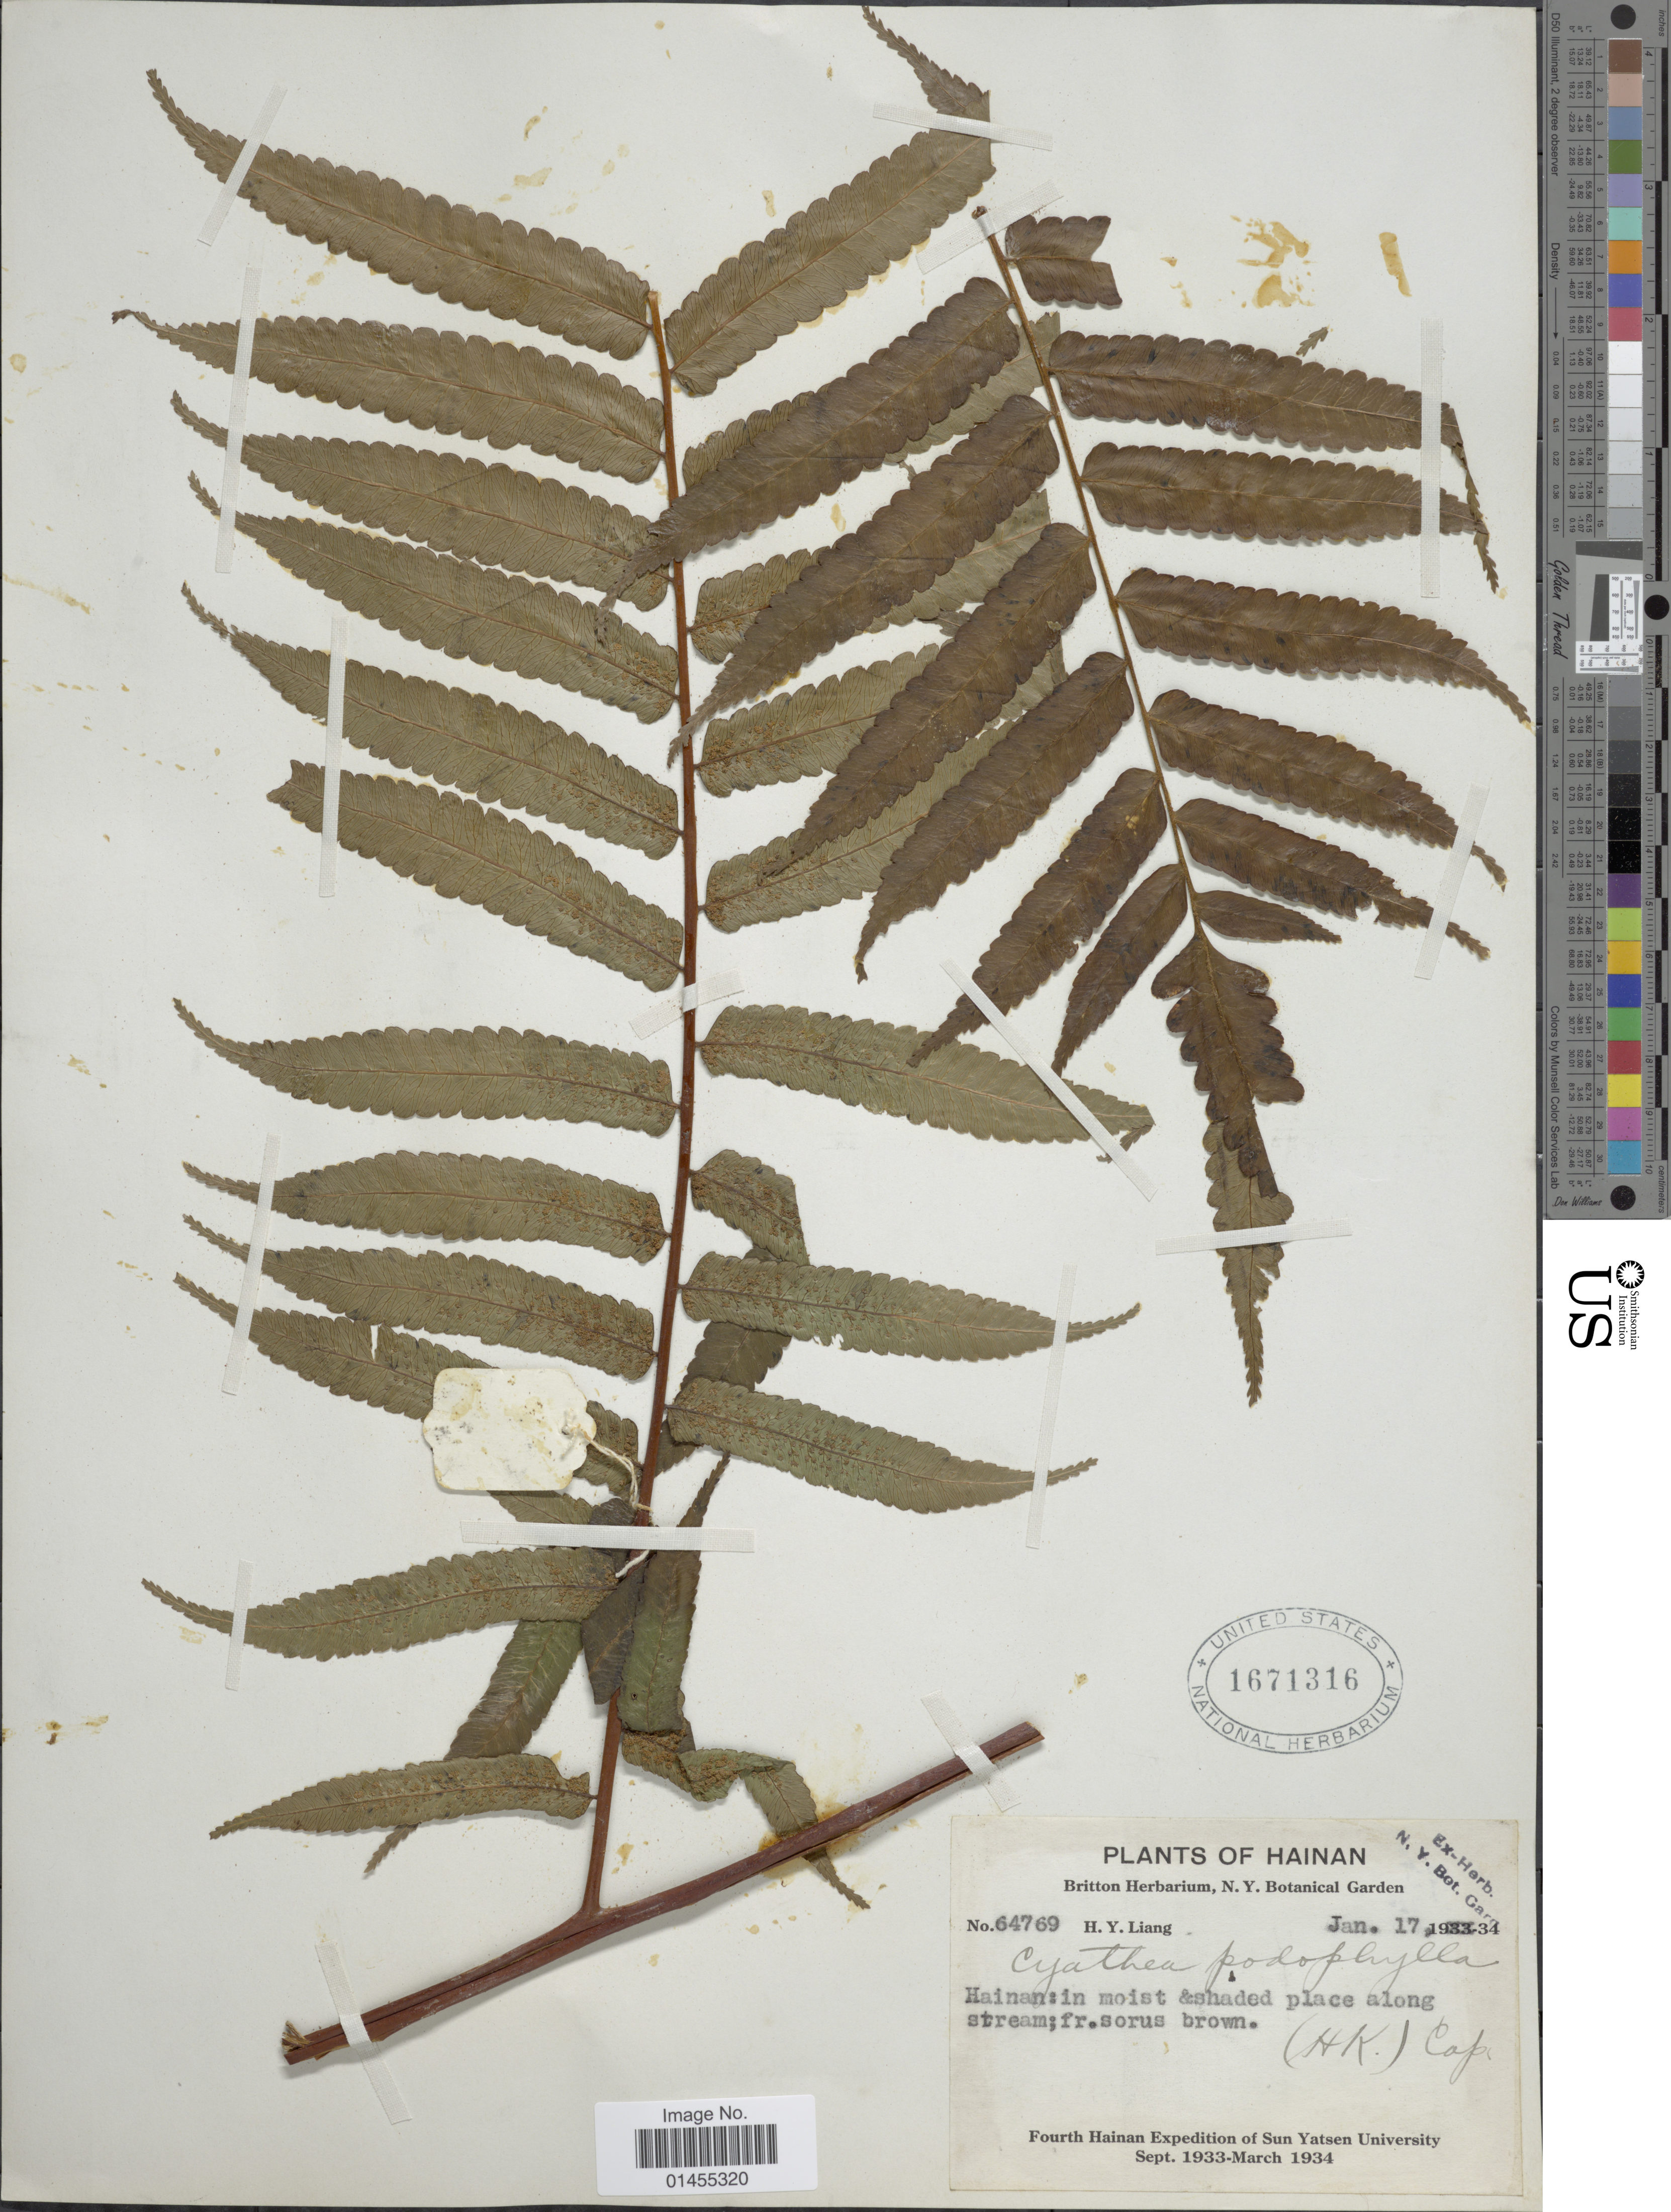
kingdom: Plantae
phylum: Tracheophyta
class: Polypodiopsida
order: Cyatheales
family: Cyatheaceae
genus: Alsophila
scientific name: Alsophila podophylla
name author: Hook.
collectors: H. Y. Liang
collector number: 64769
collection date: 1933-01-17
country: China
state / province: Hainan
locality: Hainan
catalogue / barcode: US 1671316